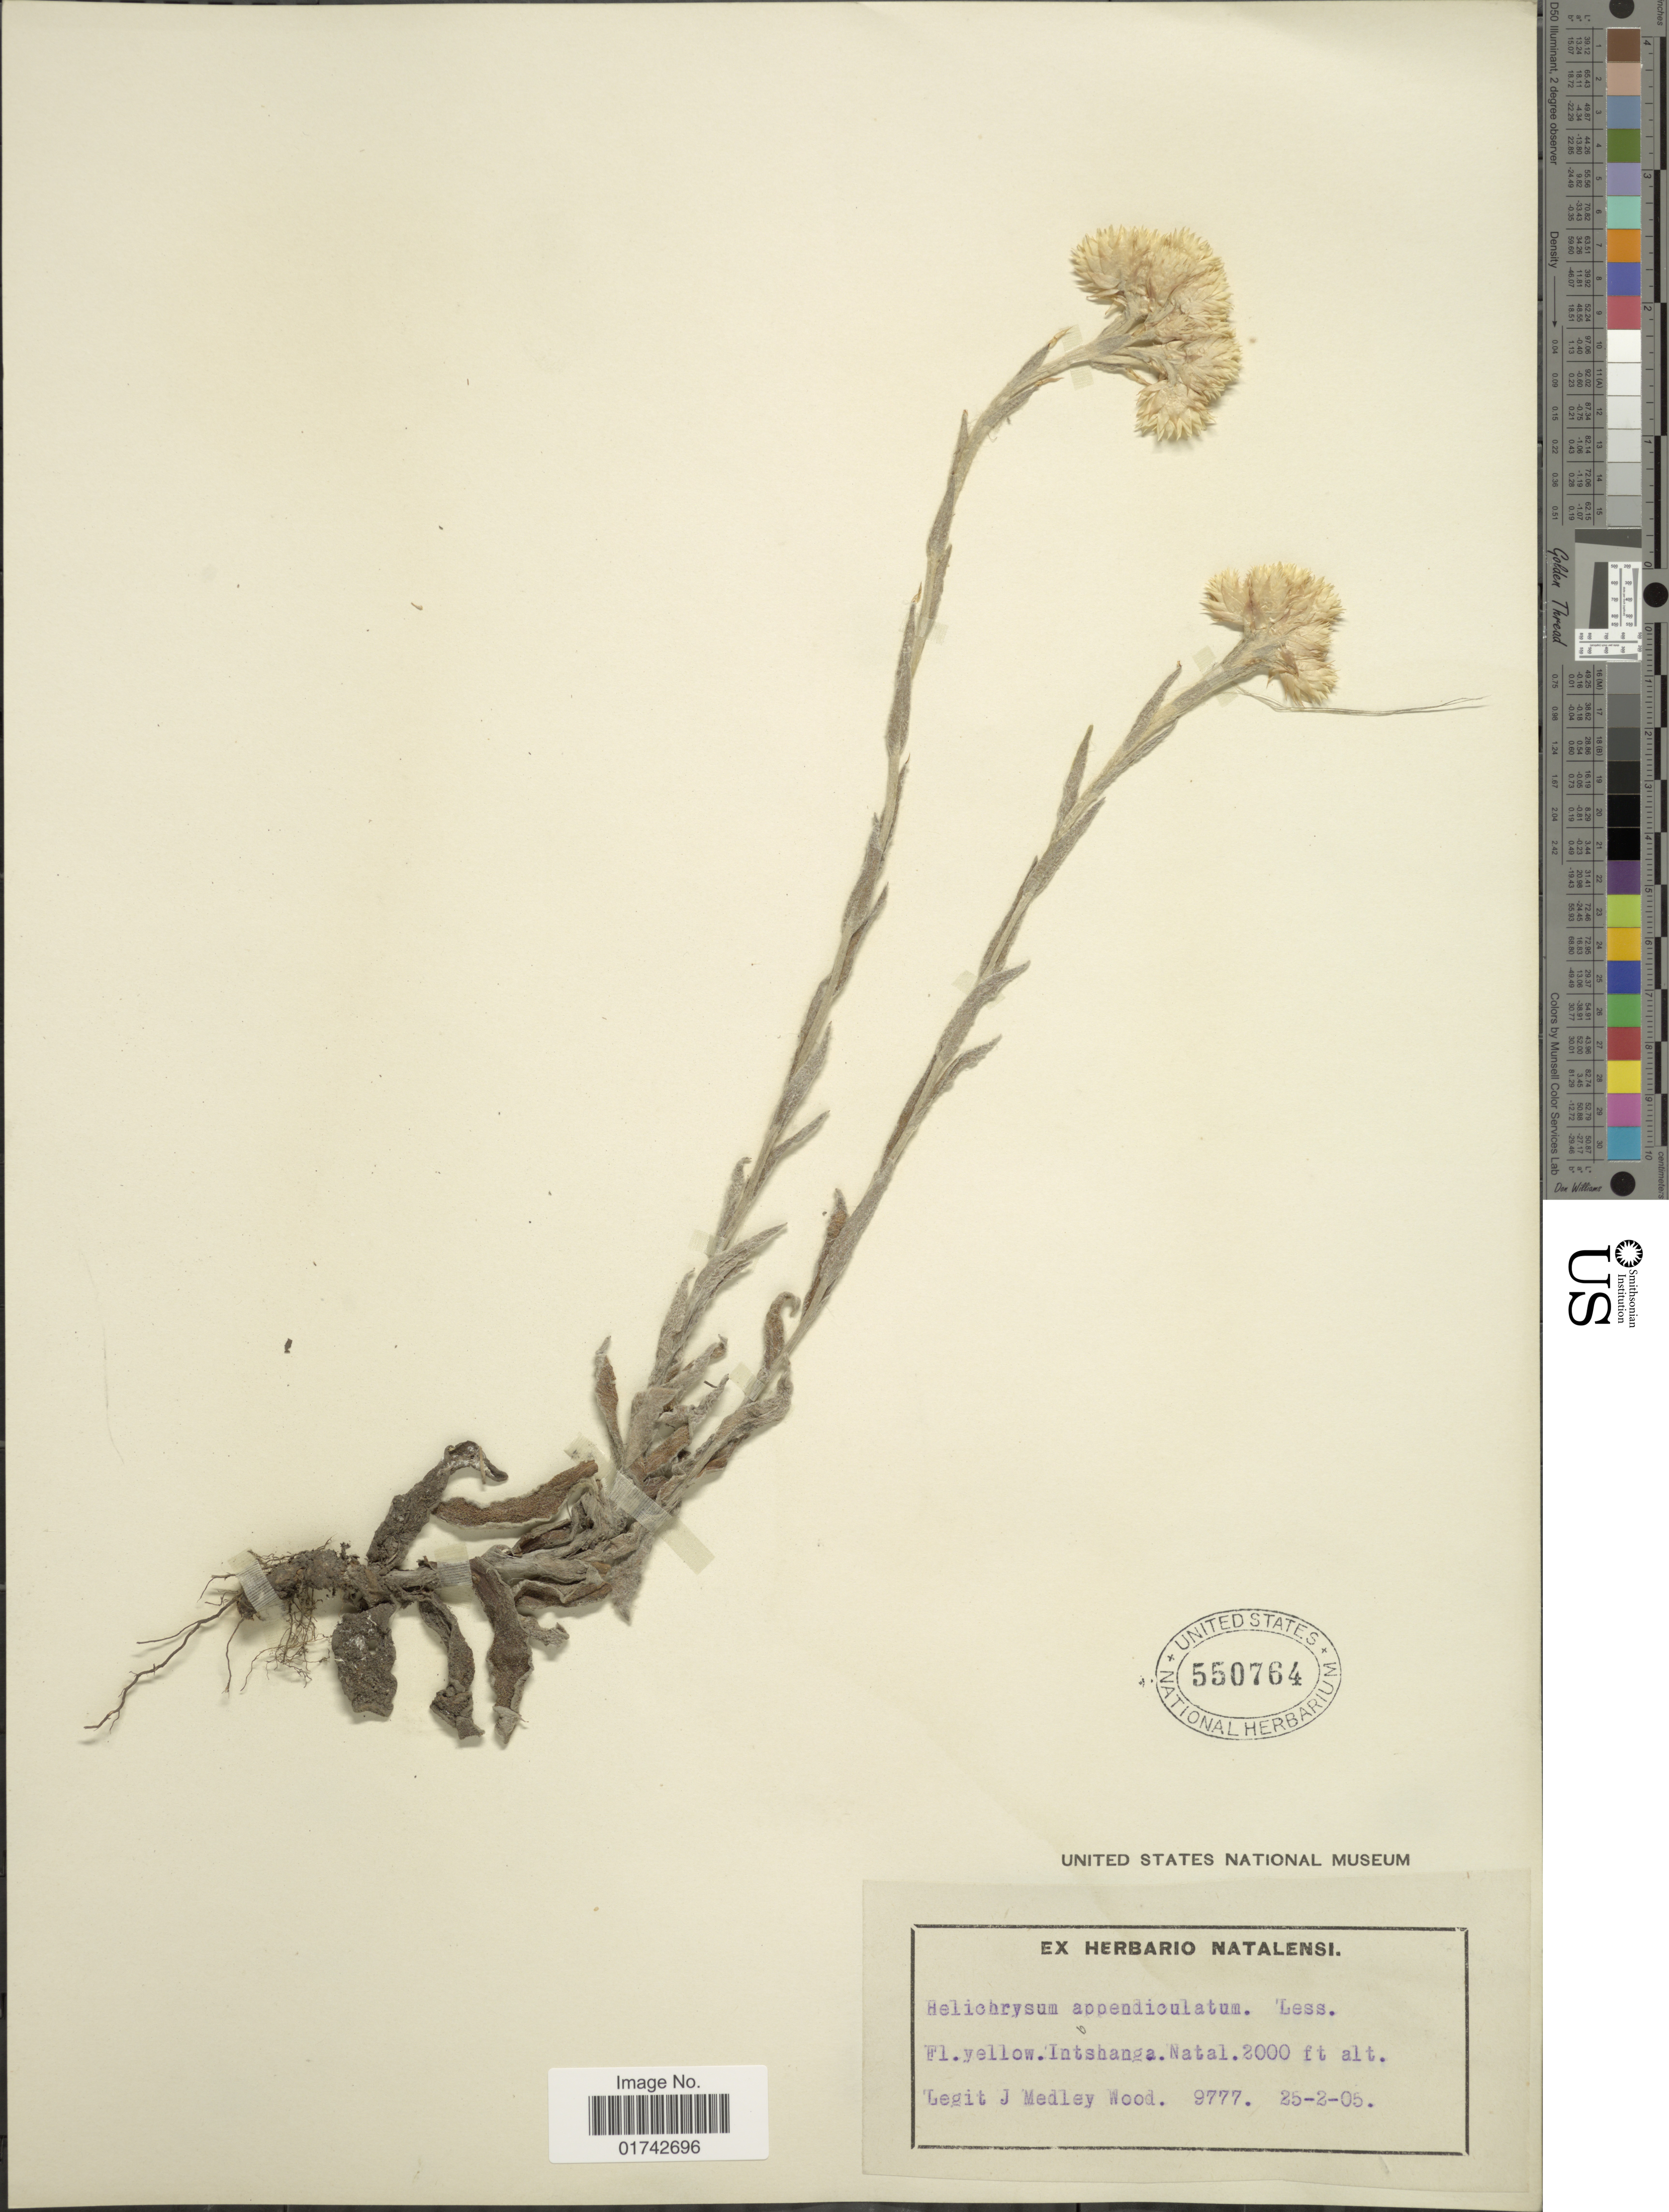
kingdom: Plantae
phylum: Tracheophyta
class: Magnoliopsida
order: Asterales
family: Asteraceae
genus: Helichrysum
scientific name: Helichrysum appendiculatum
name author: (L. f.) Less.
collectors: J. Medley Wood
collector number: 9777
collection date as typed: Transcribed d/m/y: 25/2/5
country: South Africa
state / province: KwaZulu-Natal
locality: Intshanga. Natal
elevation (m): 610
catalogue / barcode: US 550764